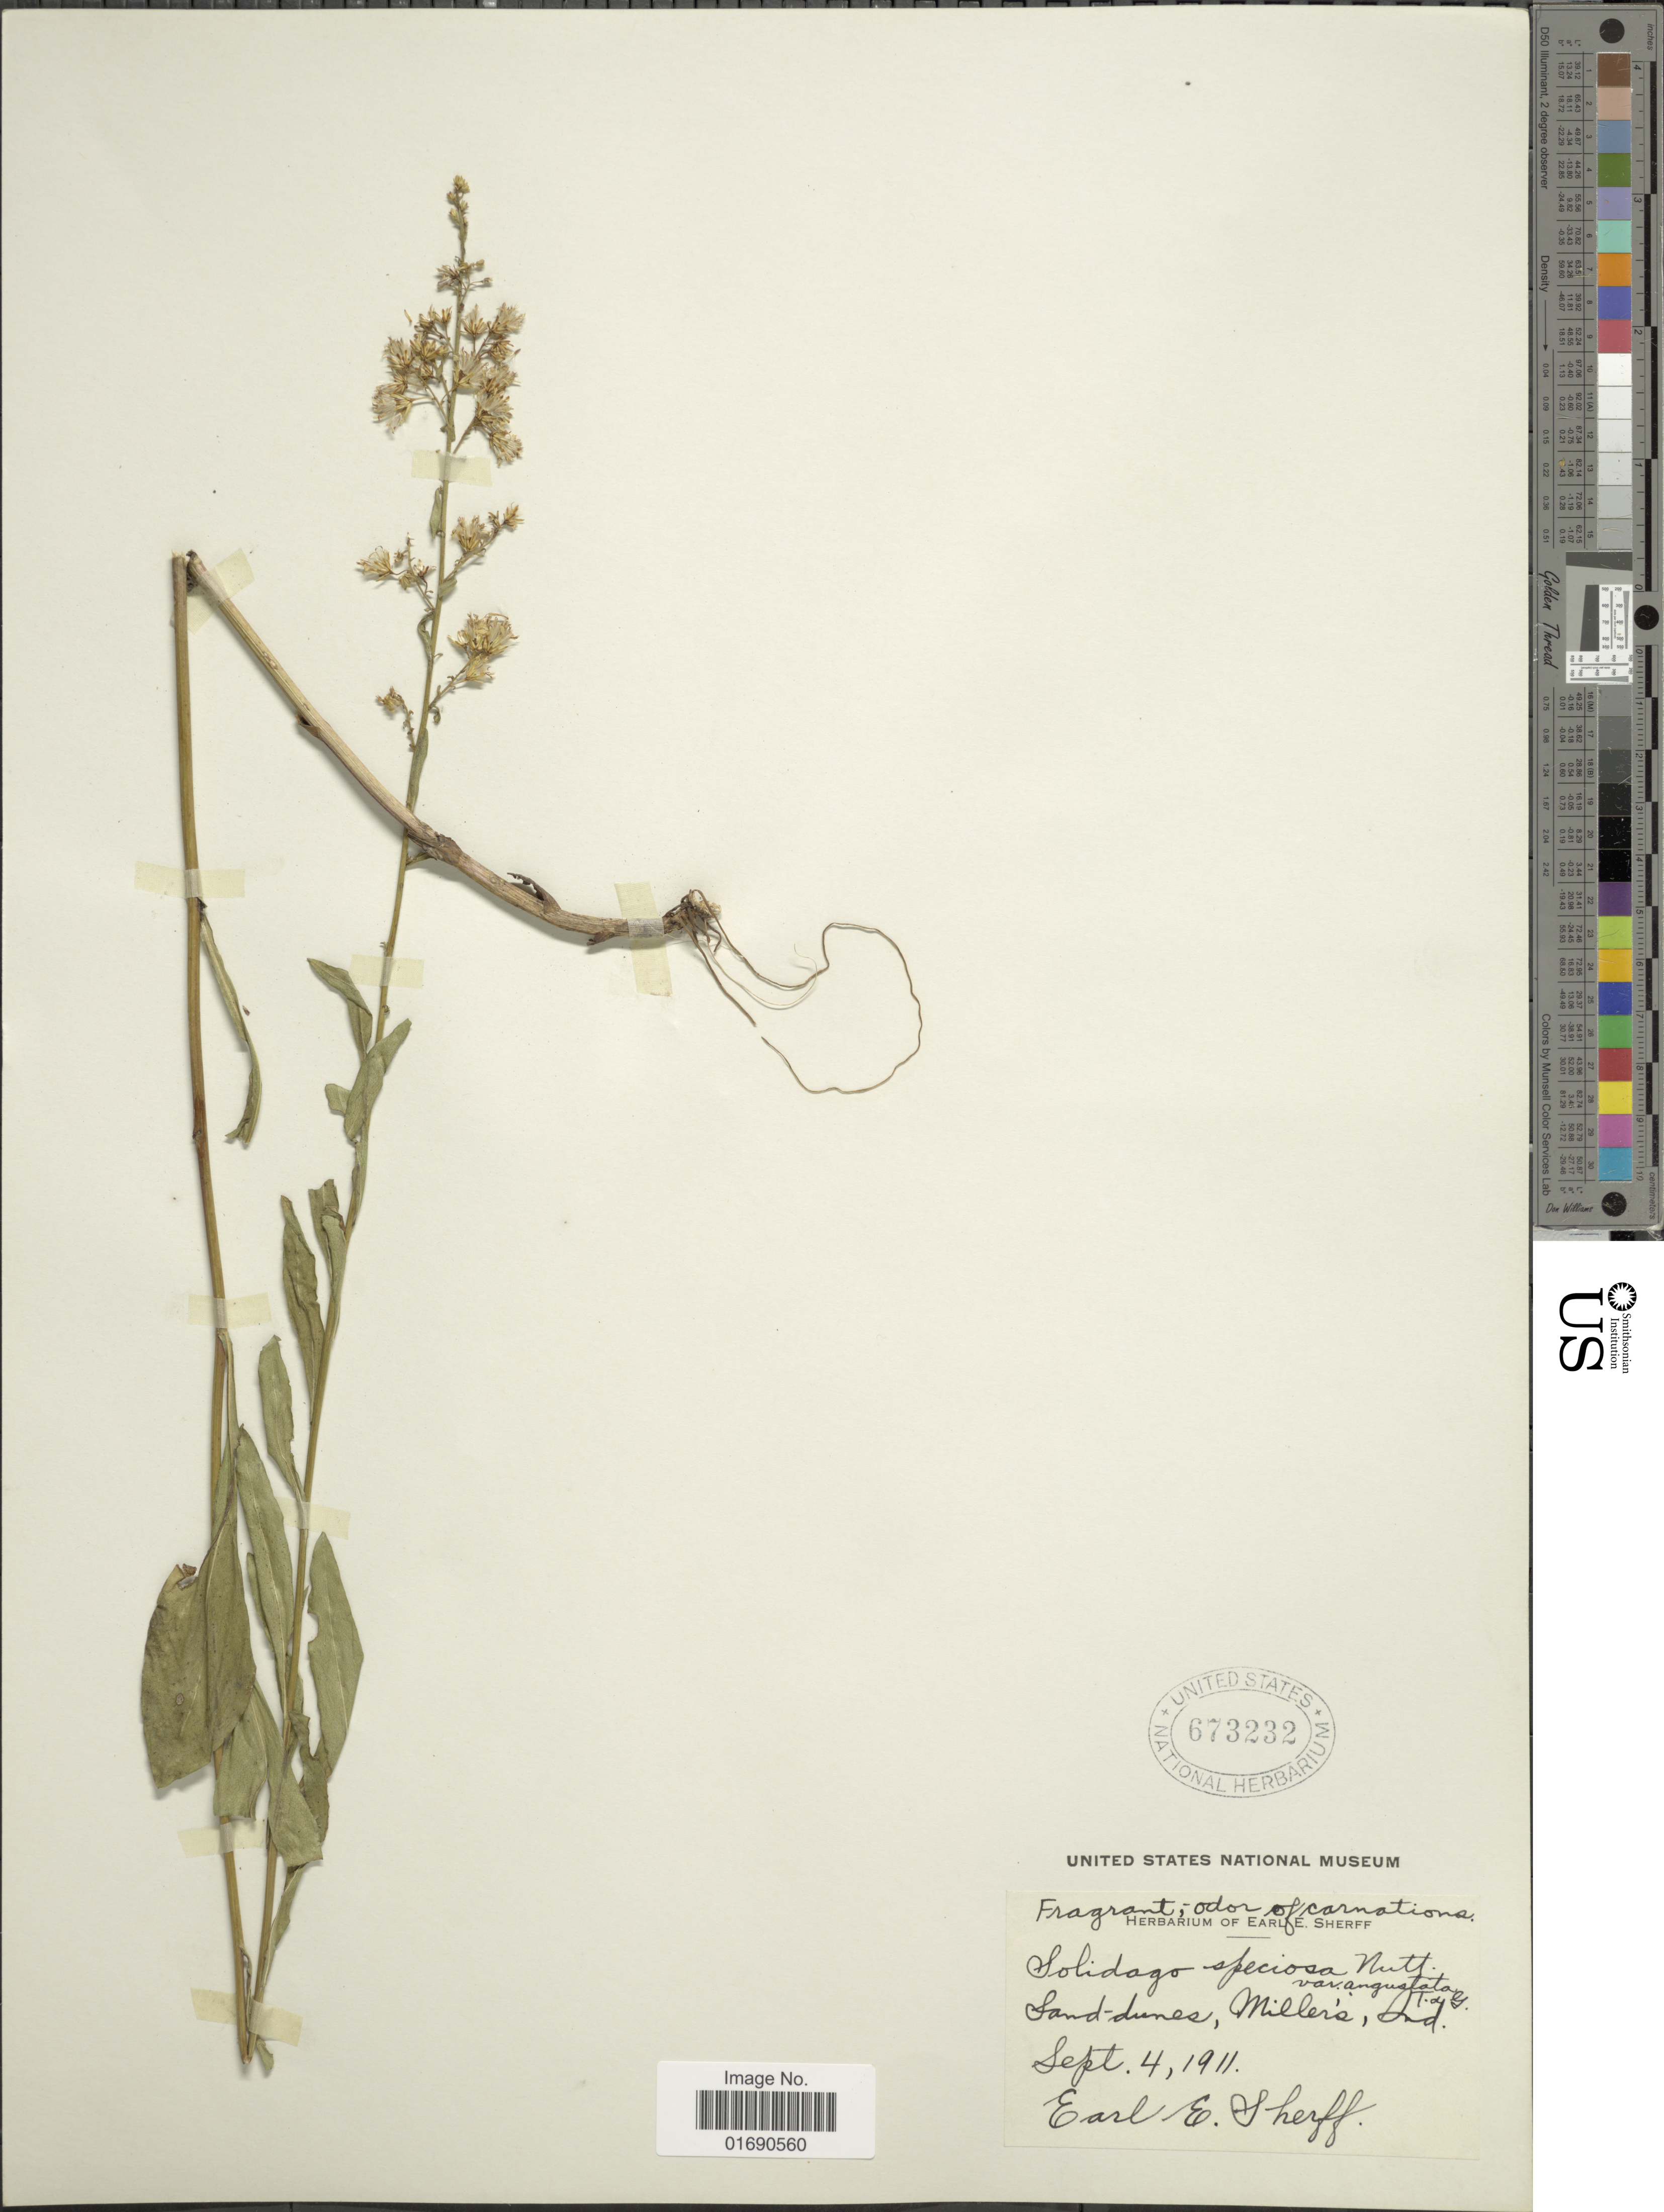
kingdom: Plantae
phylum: Tracheophyta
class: Magnoliopsida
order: Asterales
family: Asteraceae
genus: Solidago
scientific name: Solidago speciosa var. angustata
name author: Torr. & A. Gray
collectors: E. E. Sherff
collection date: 1911-09-04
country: United States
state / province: Indiana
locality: Sand dunes, Miller's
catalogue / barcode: US 673232